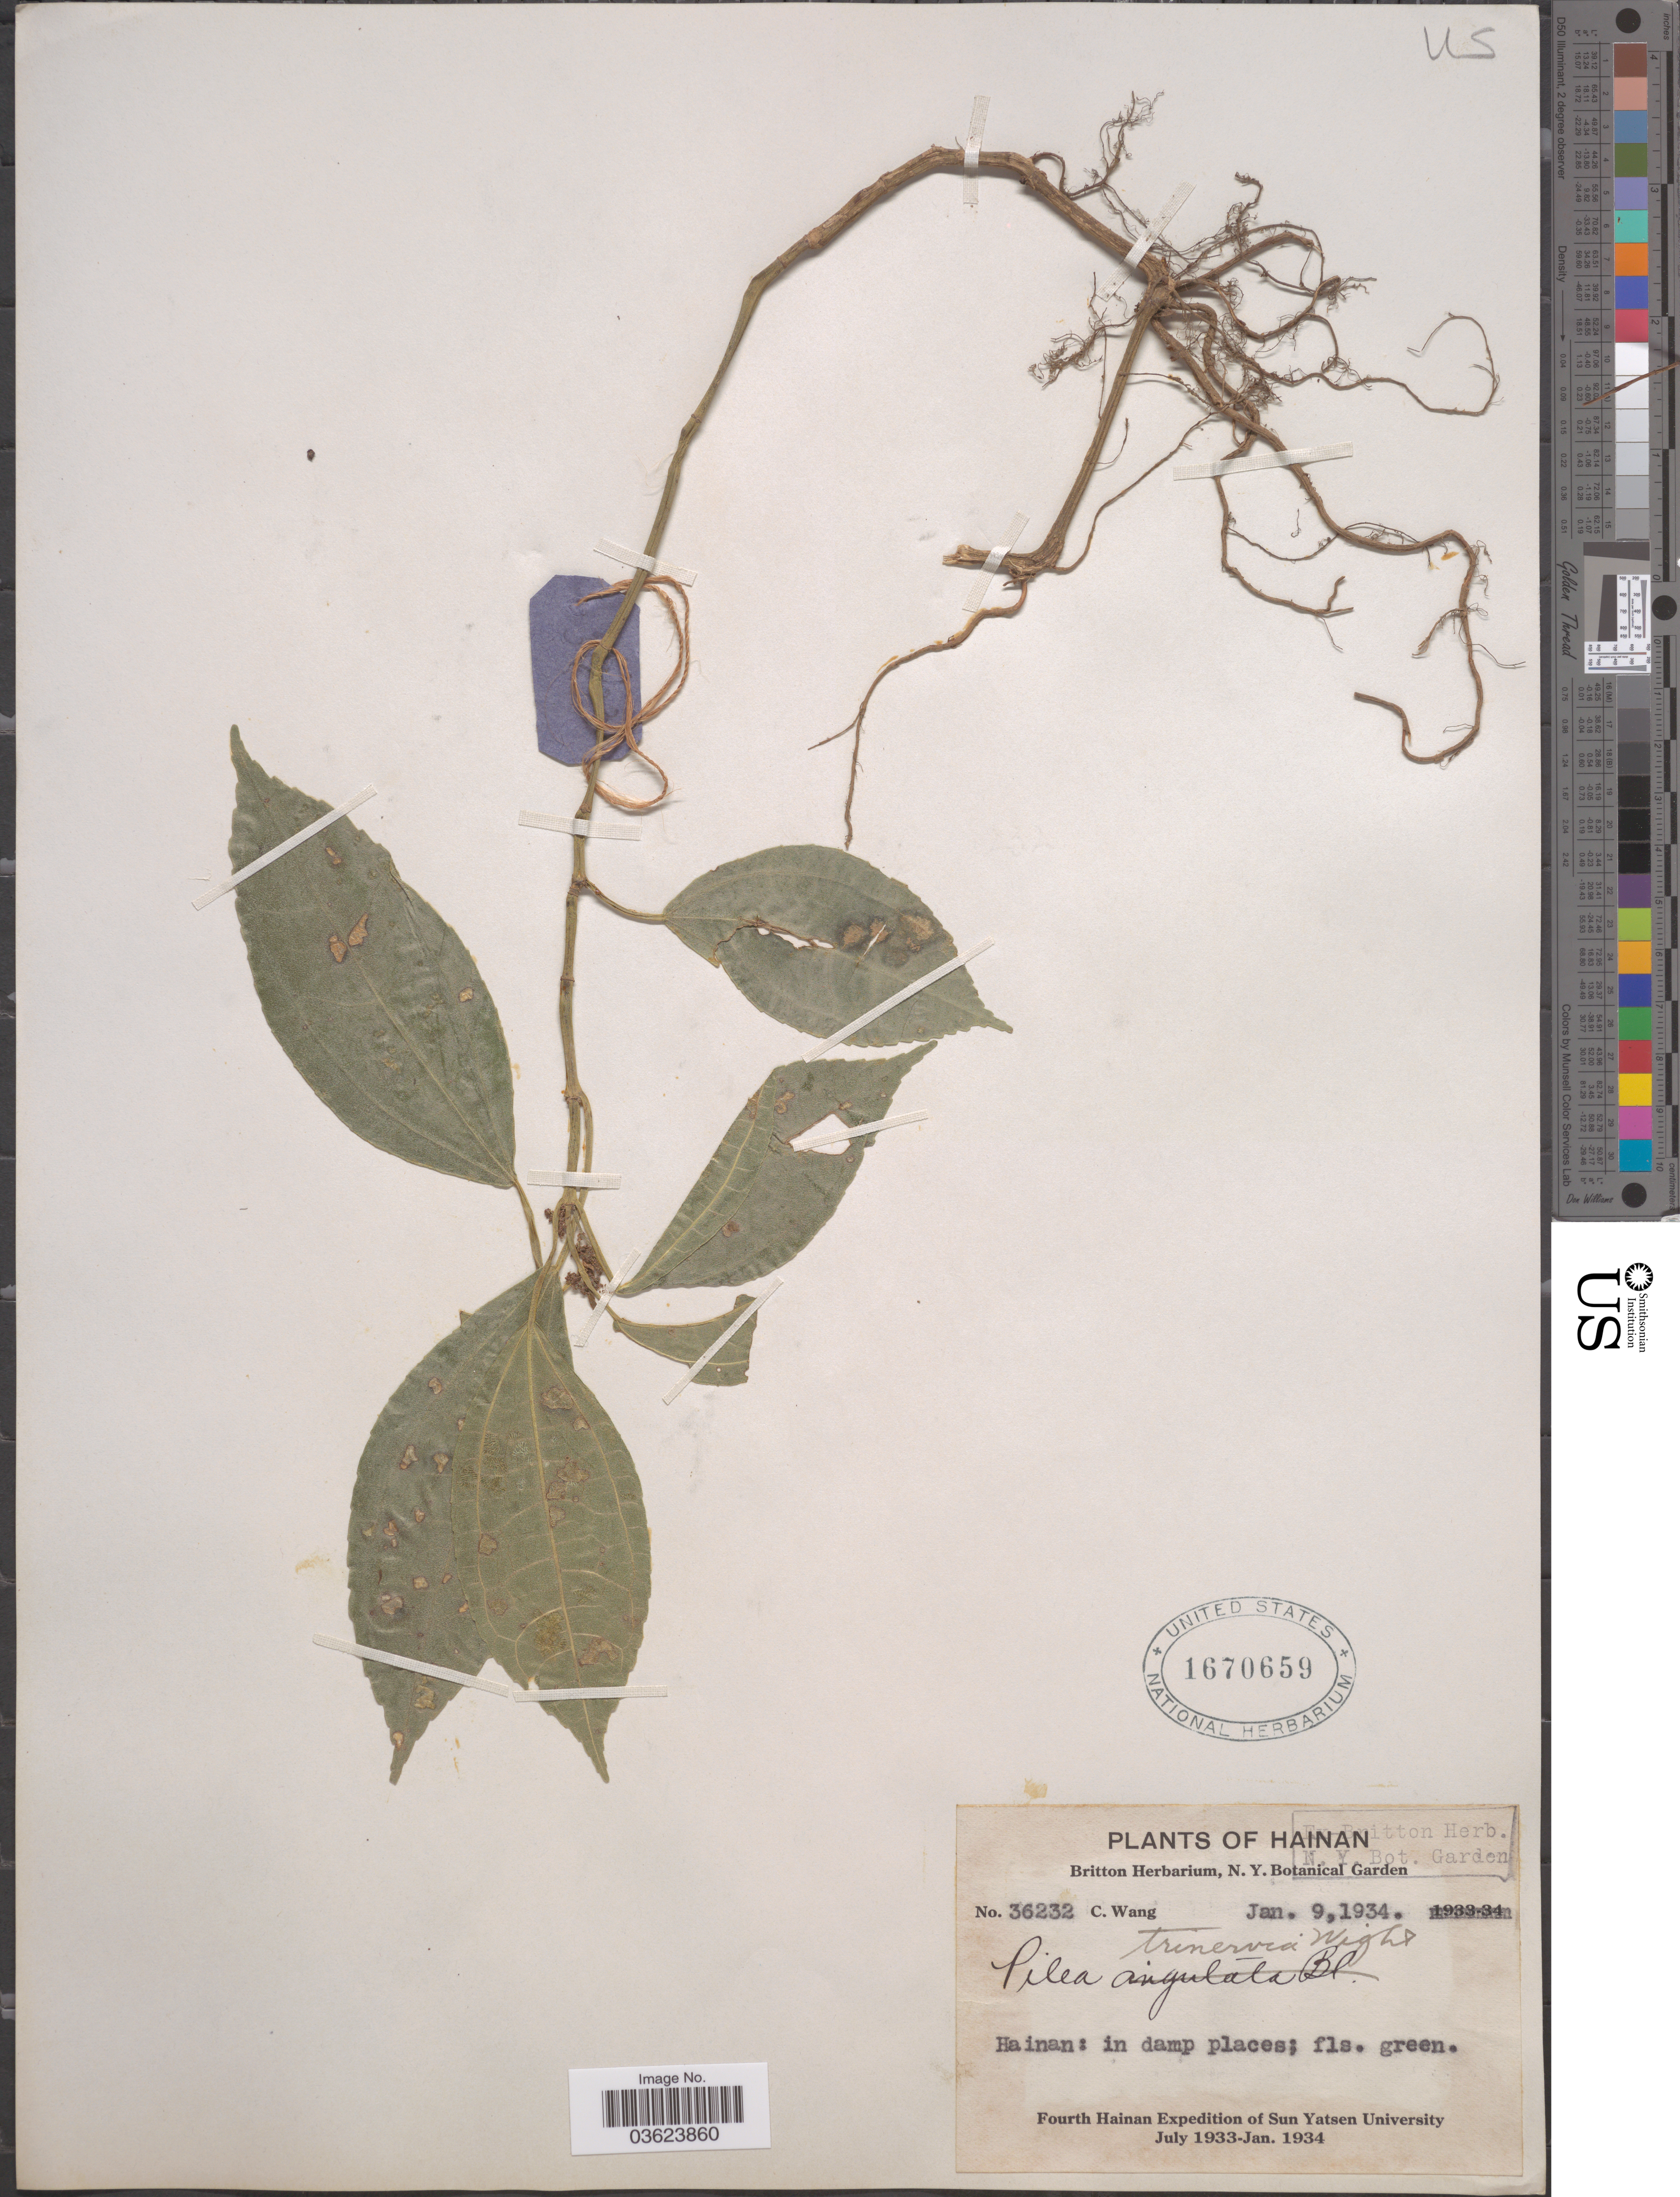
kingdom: Plantae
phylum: Tracheophyta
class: Magnoliopsida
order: Rosales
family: Urticaceae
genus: Pilea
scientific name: Pilea trinervia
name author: (Roxb.) Wight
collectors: C. Wang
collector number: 36232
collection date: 1934-01-09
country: China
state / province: Hainan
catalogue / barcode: US 1670659